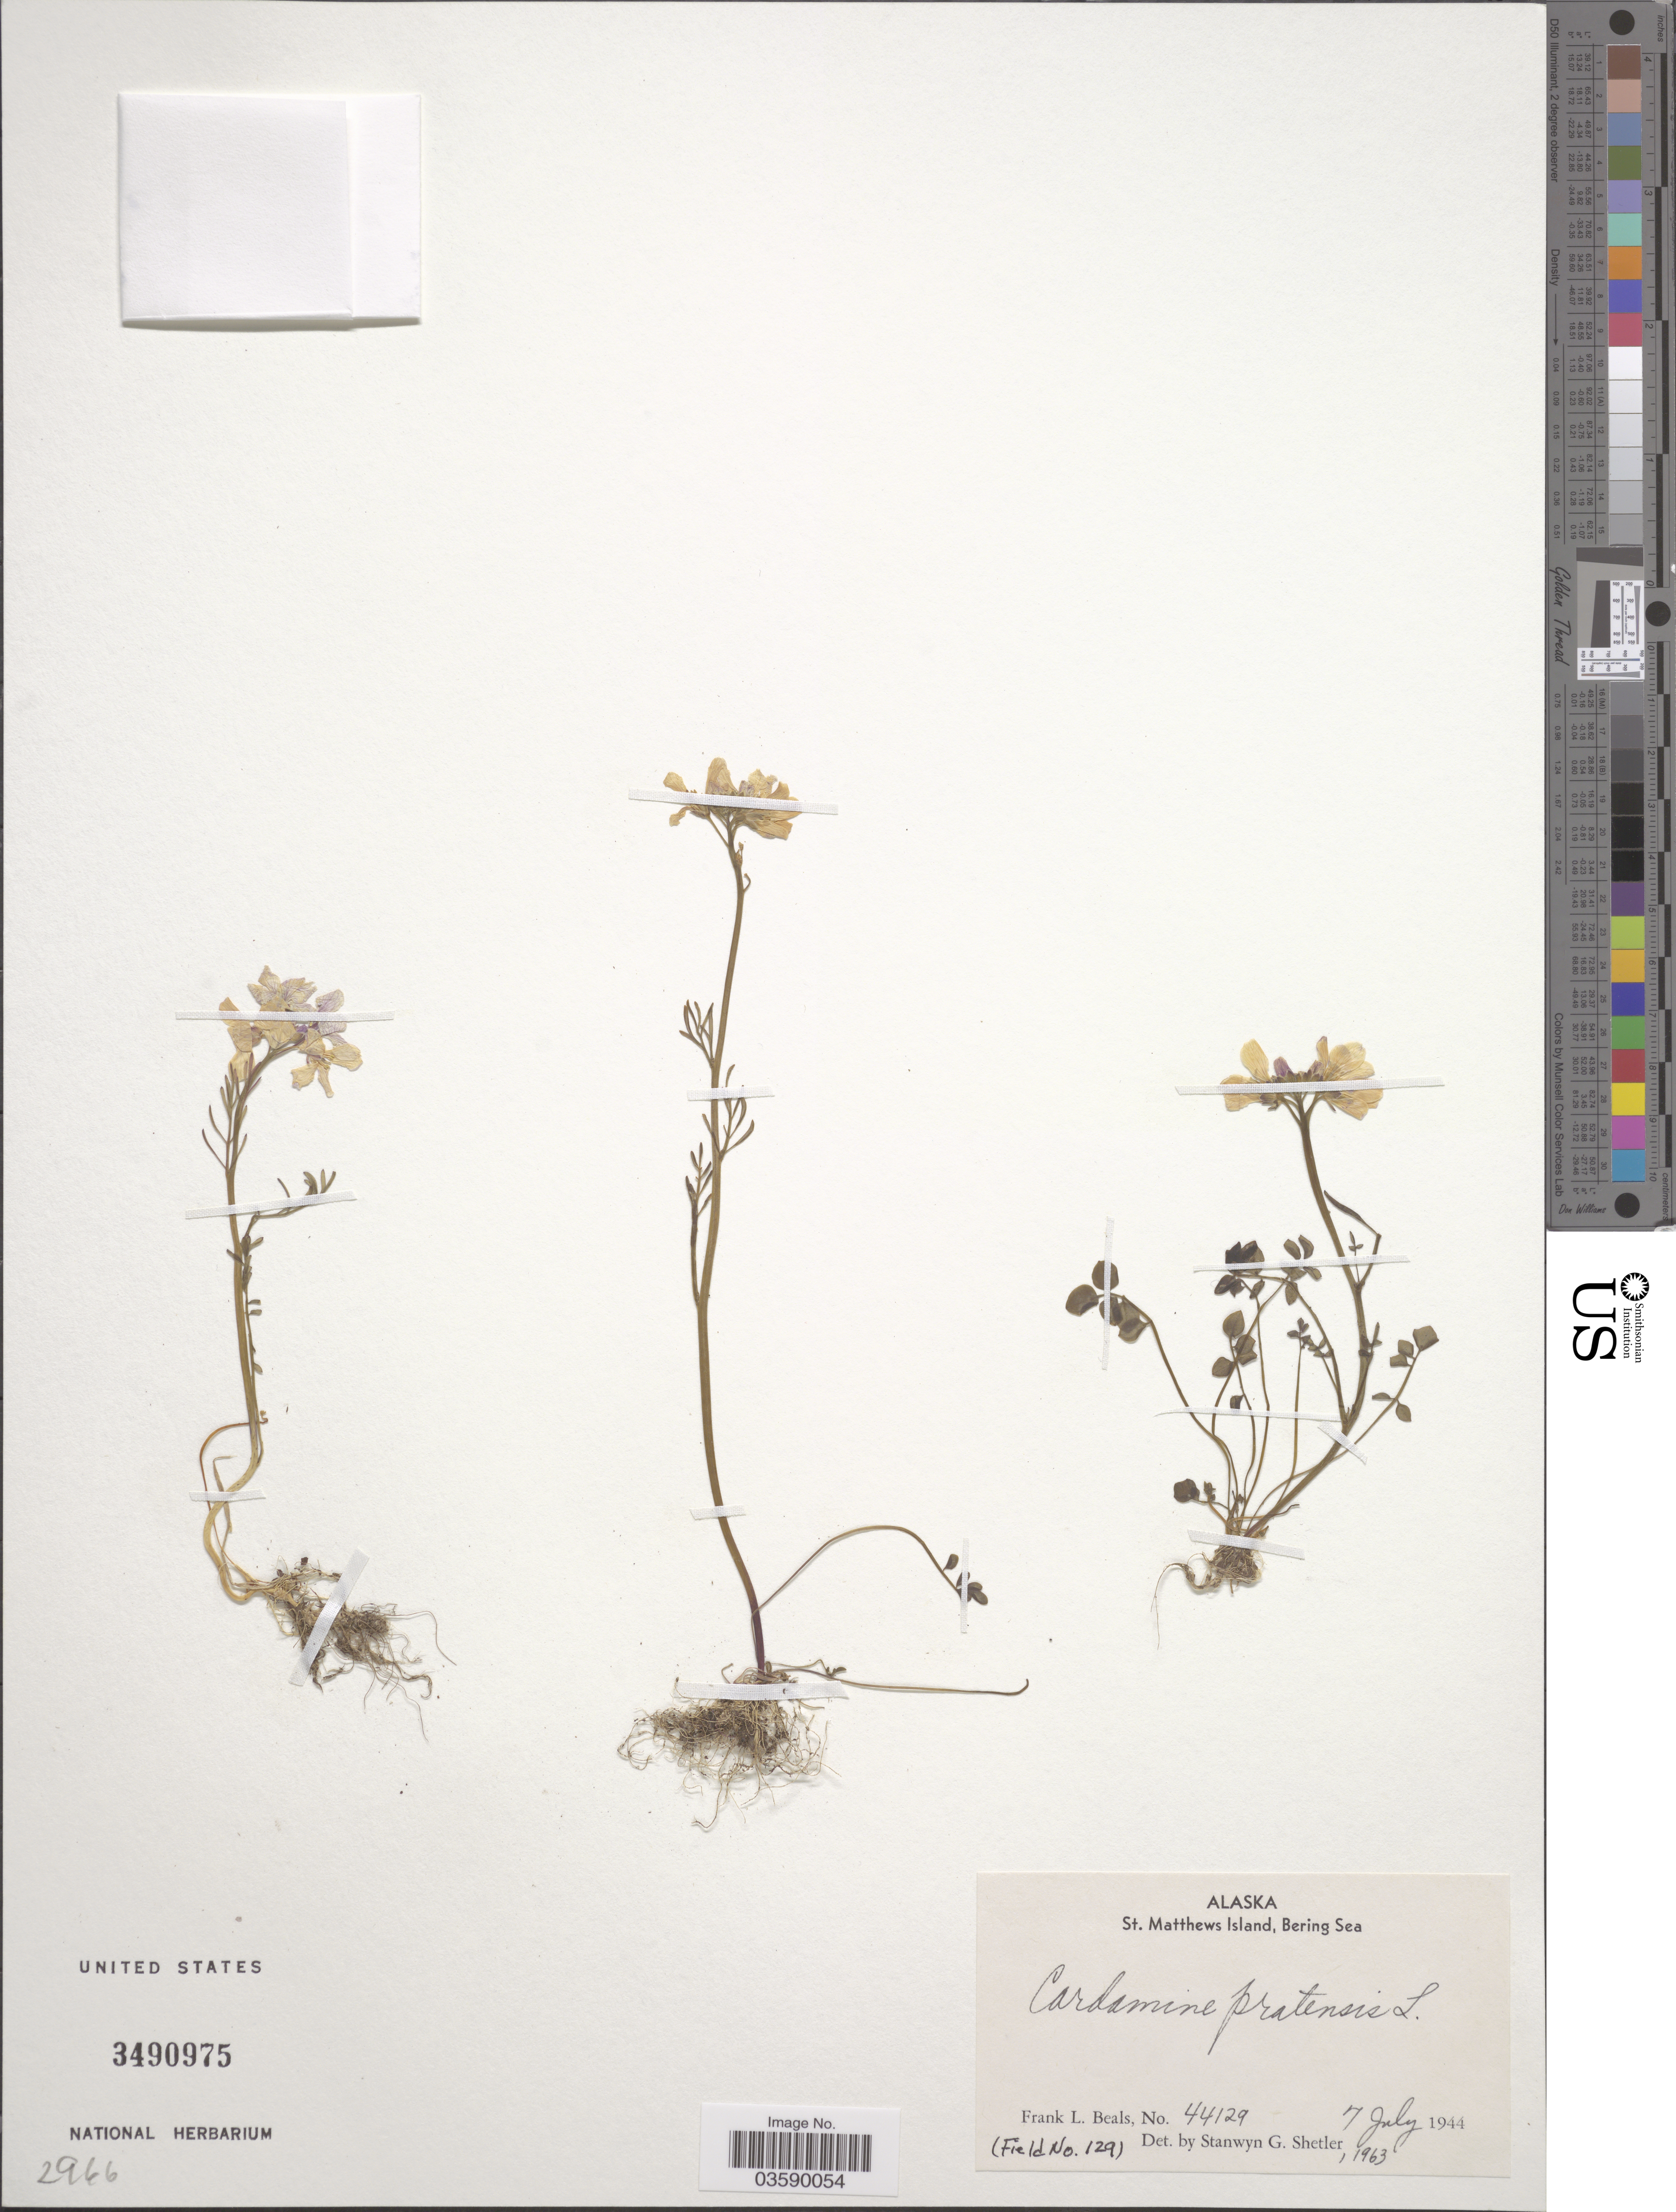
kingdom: Plantae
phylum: Tracheophyta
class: Magnoliopsida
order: Brassicales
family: Brassicaceae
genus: Cardamine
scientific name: Cardamine pratensis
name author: L.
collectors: F. Beals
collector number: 44129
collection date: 1944-07-07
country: United States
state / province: Alaska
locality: St. Matthews Island, Bering Sea.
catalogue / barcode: US 3490975